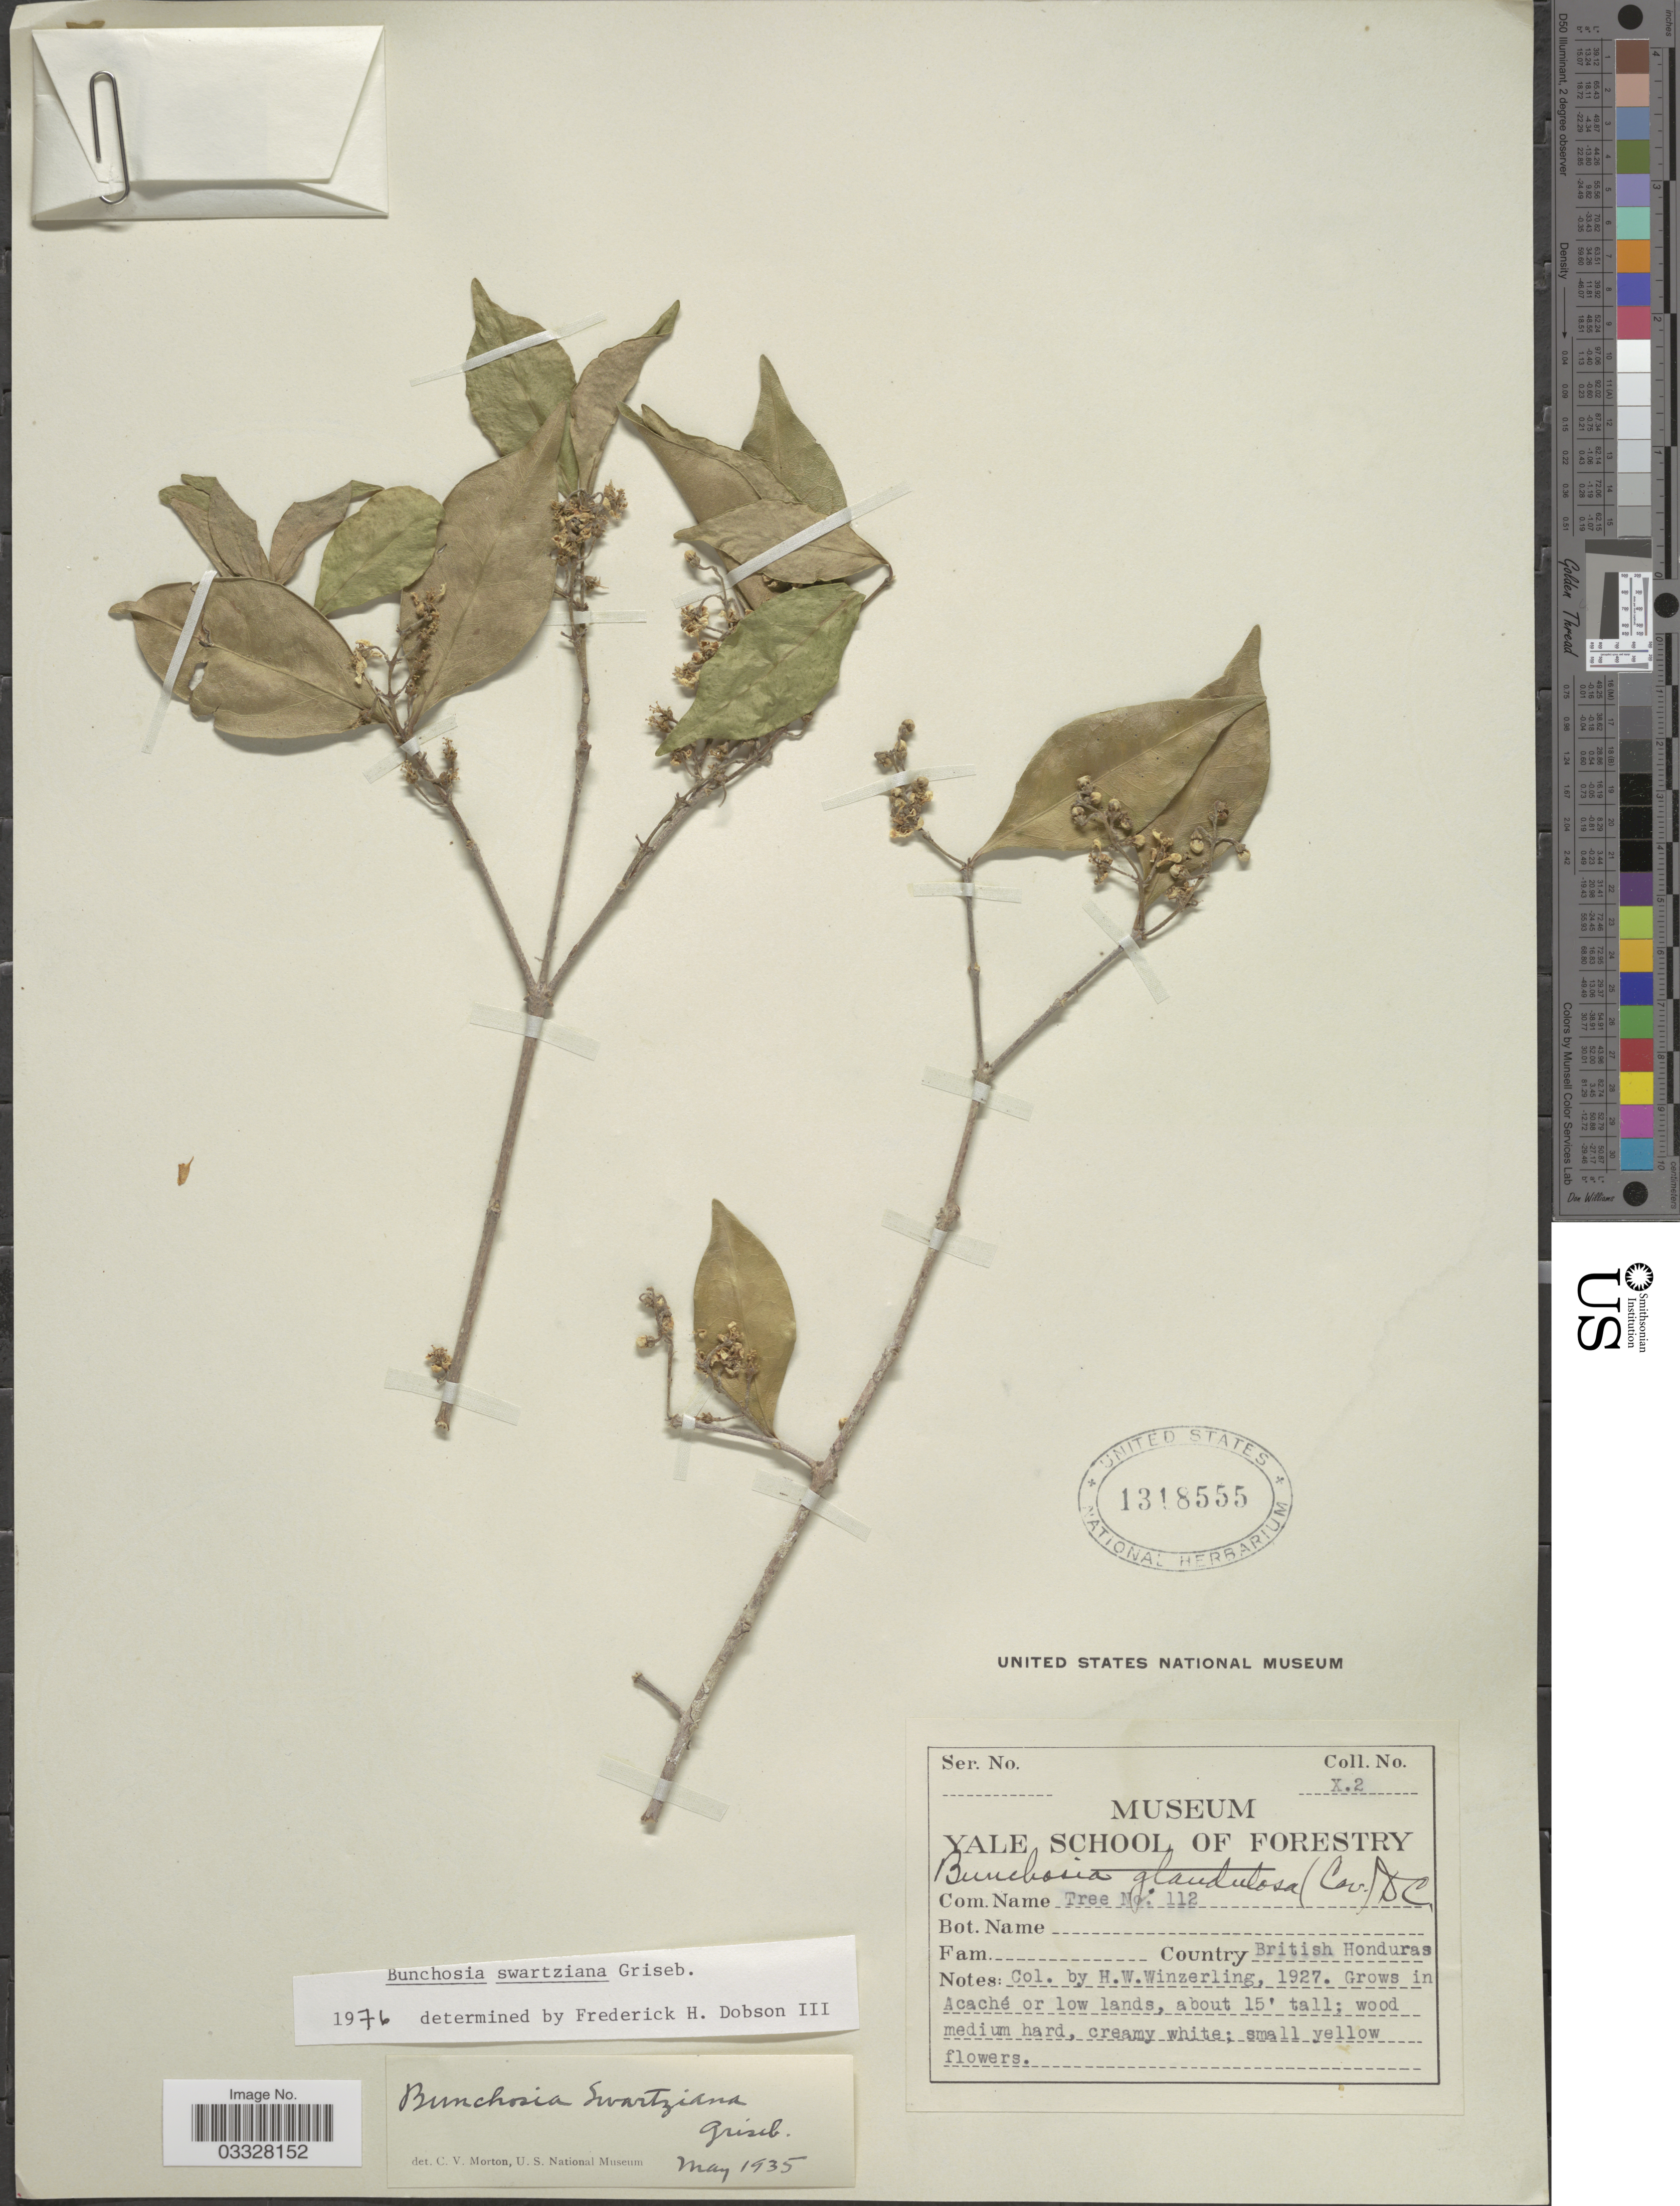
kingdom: Plantae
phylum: Tracheophyta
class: Magnoliopsida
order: Malpighiales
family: Malpighiaceae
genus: Bunchosia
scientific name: Bunchosia swartziana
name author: Griseb.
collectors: H. Winzerling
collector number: X2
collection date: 1927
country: Belize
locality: British Honduras.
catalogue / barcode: US 1318555